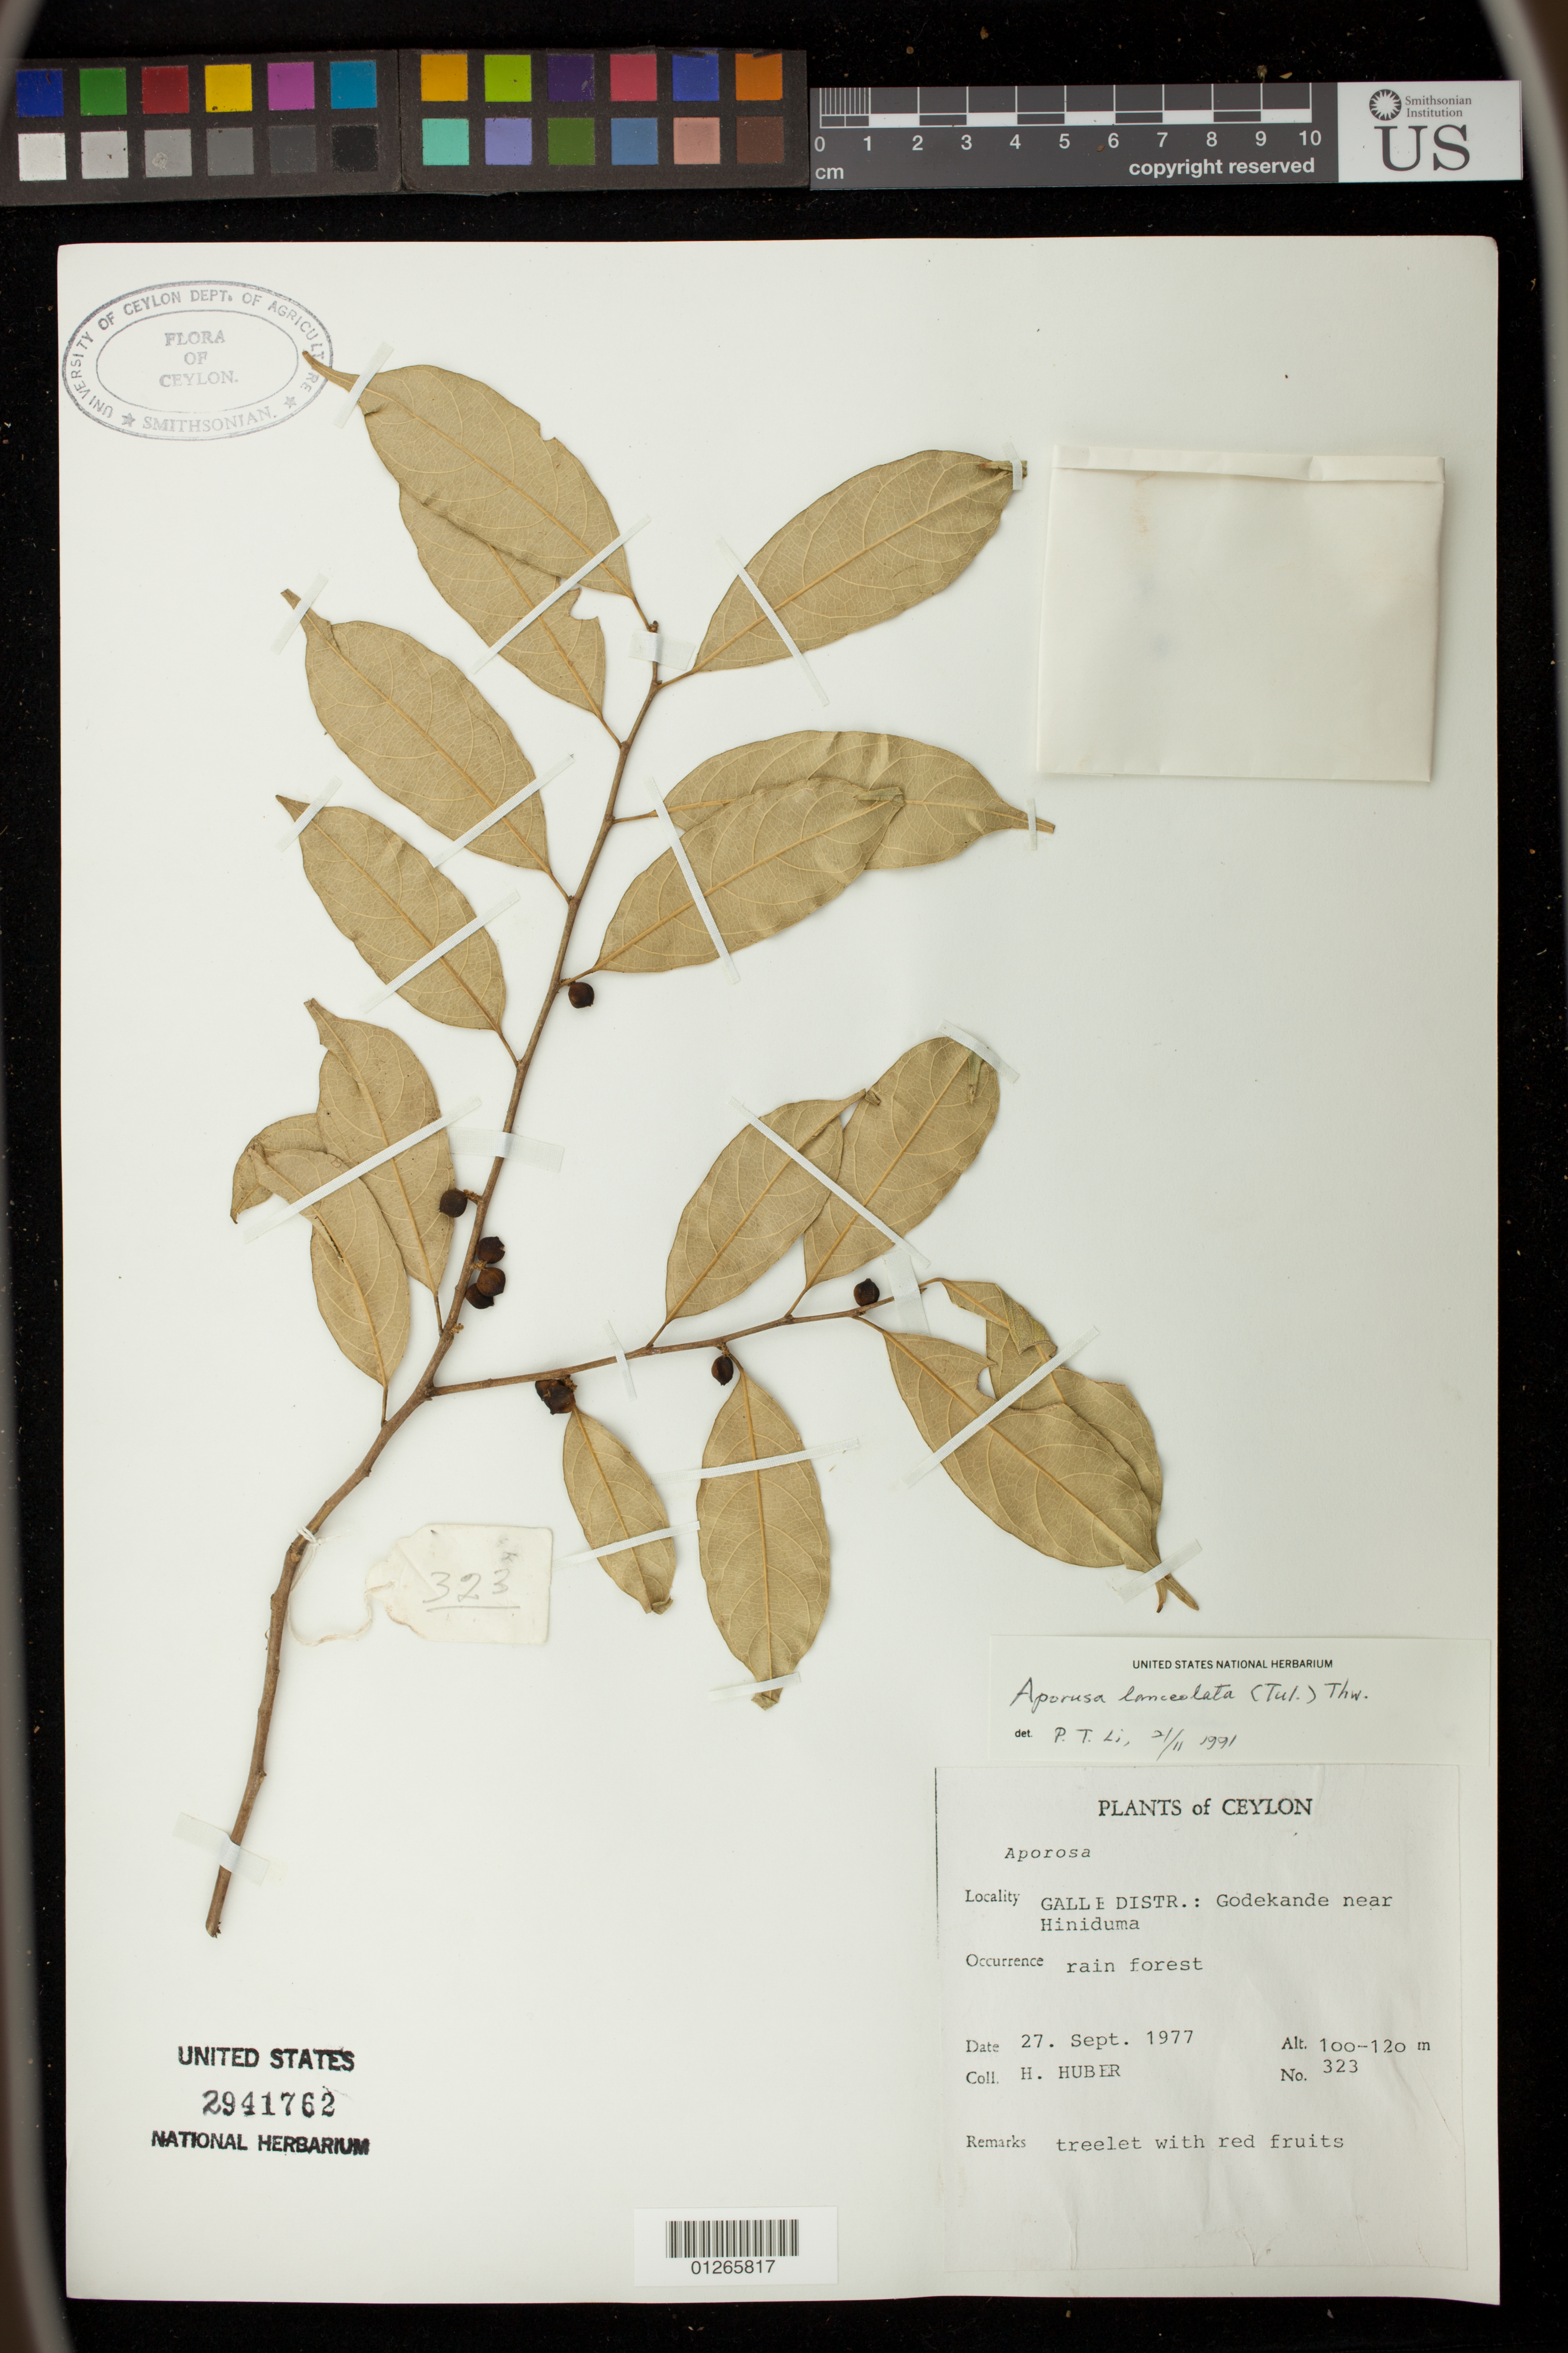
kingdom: Plantae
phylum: Tracheophyta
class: Magnoliopsida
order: Malpighiales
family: Phyllanthaceae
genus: Aporosa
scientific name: Aporosa lanceolata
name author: Müll. Arg.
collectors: H. Huber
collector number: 323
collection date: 1977-09-27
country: Sri Lanka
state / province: Southern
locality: Galle Distr.: Godekande near Hiniduma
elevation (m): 100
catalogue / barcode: US 2941762